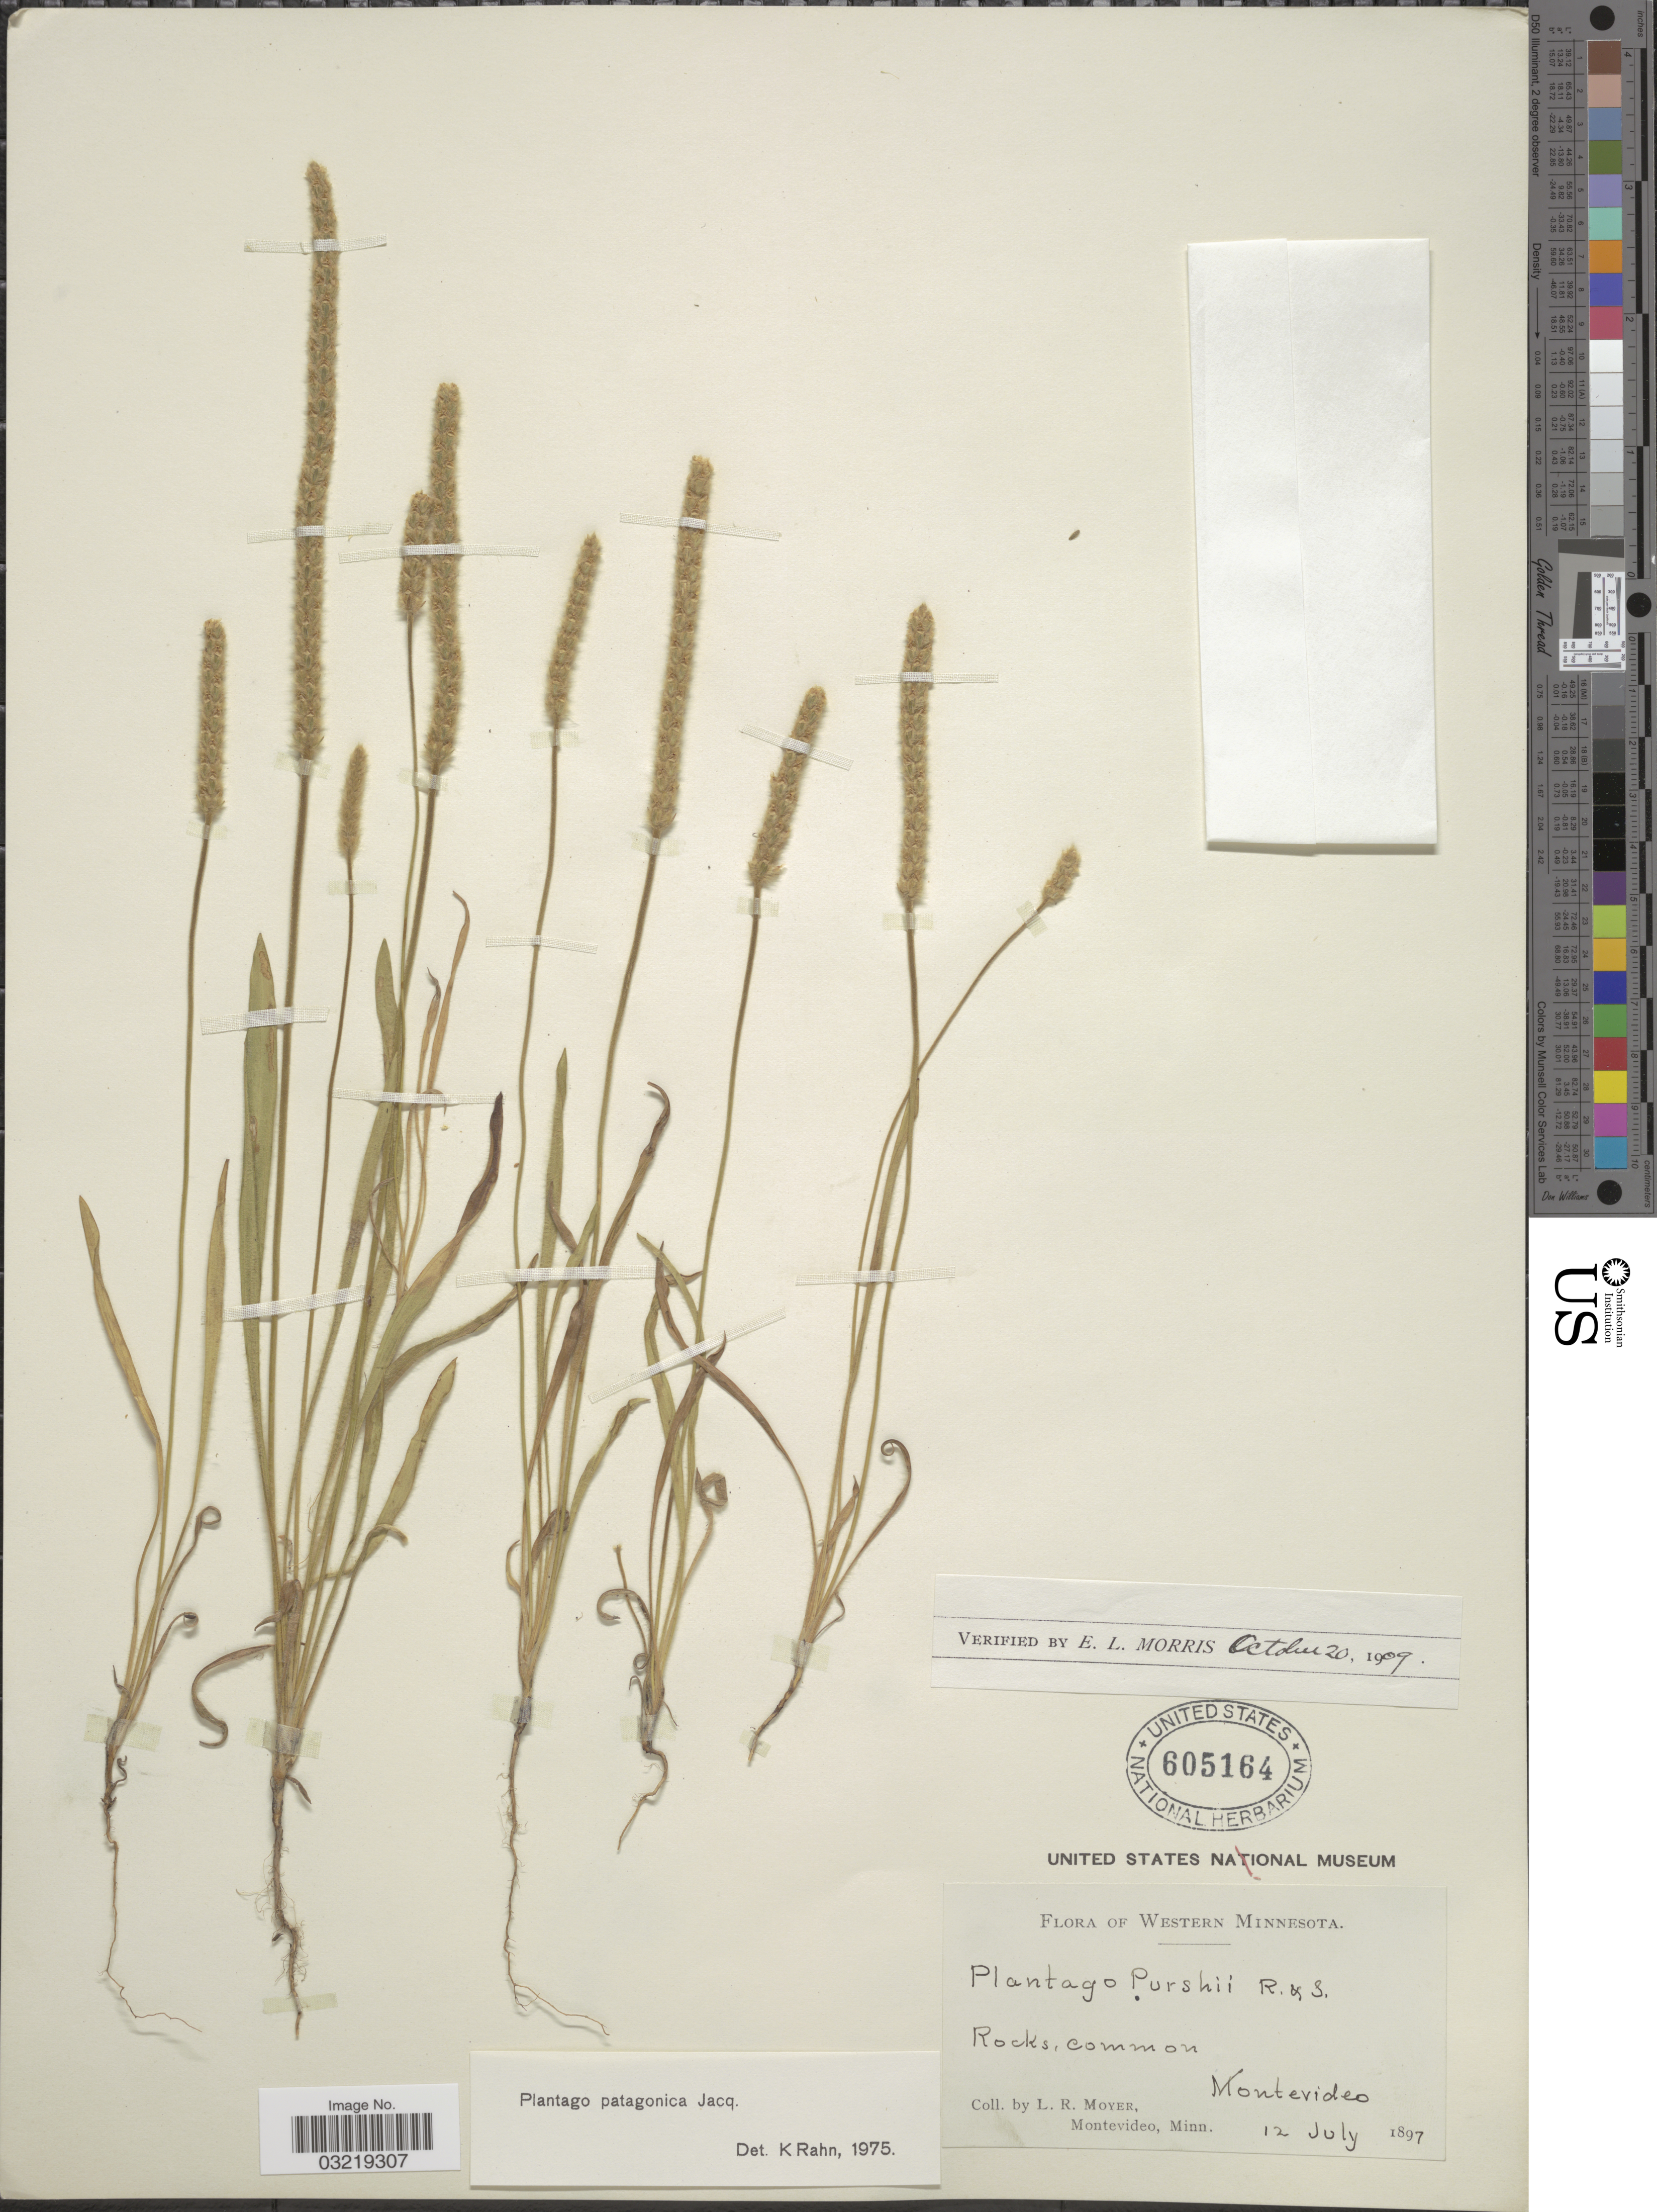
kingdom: Plantae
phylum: Tracheophyta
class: Magnoliopsida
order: Lamiales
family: Plantaginaceae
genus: Plantago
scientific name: Plantago patagonica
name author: Jacq.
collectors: L. Moyer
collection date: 1897-07-12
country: United States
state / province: Minnesota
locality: Western Minnesota. Montevideo.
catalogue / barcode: US 605164